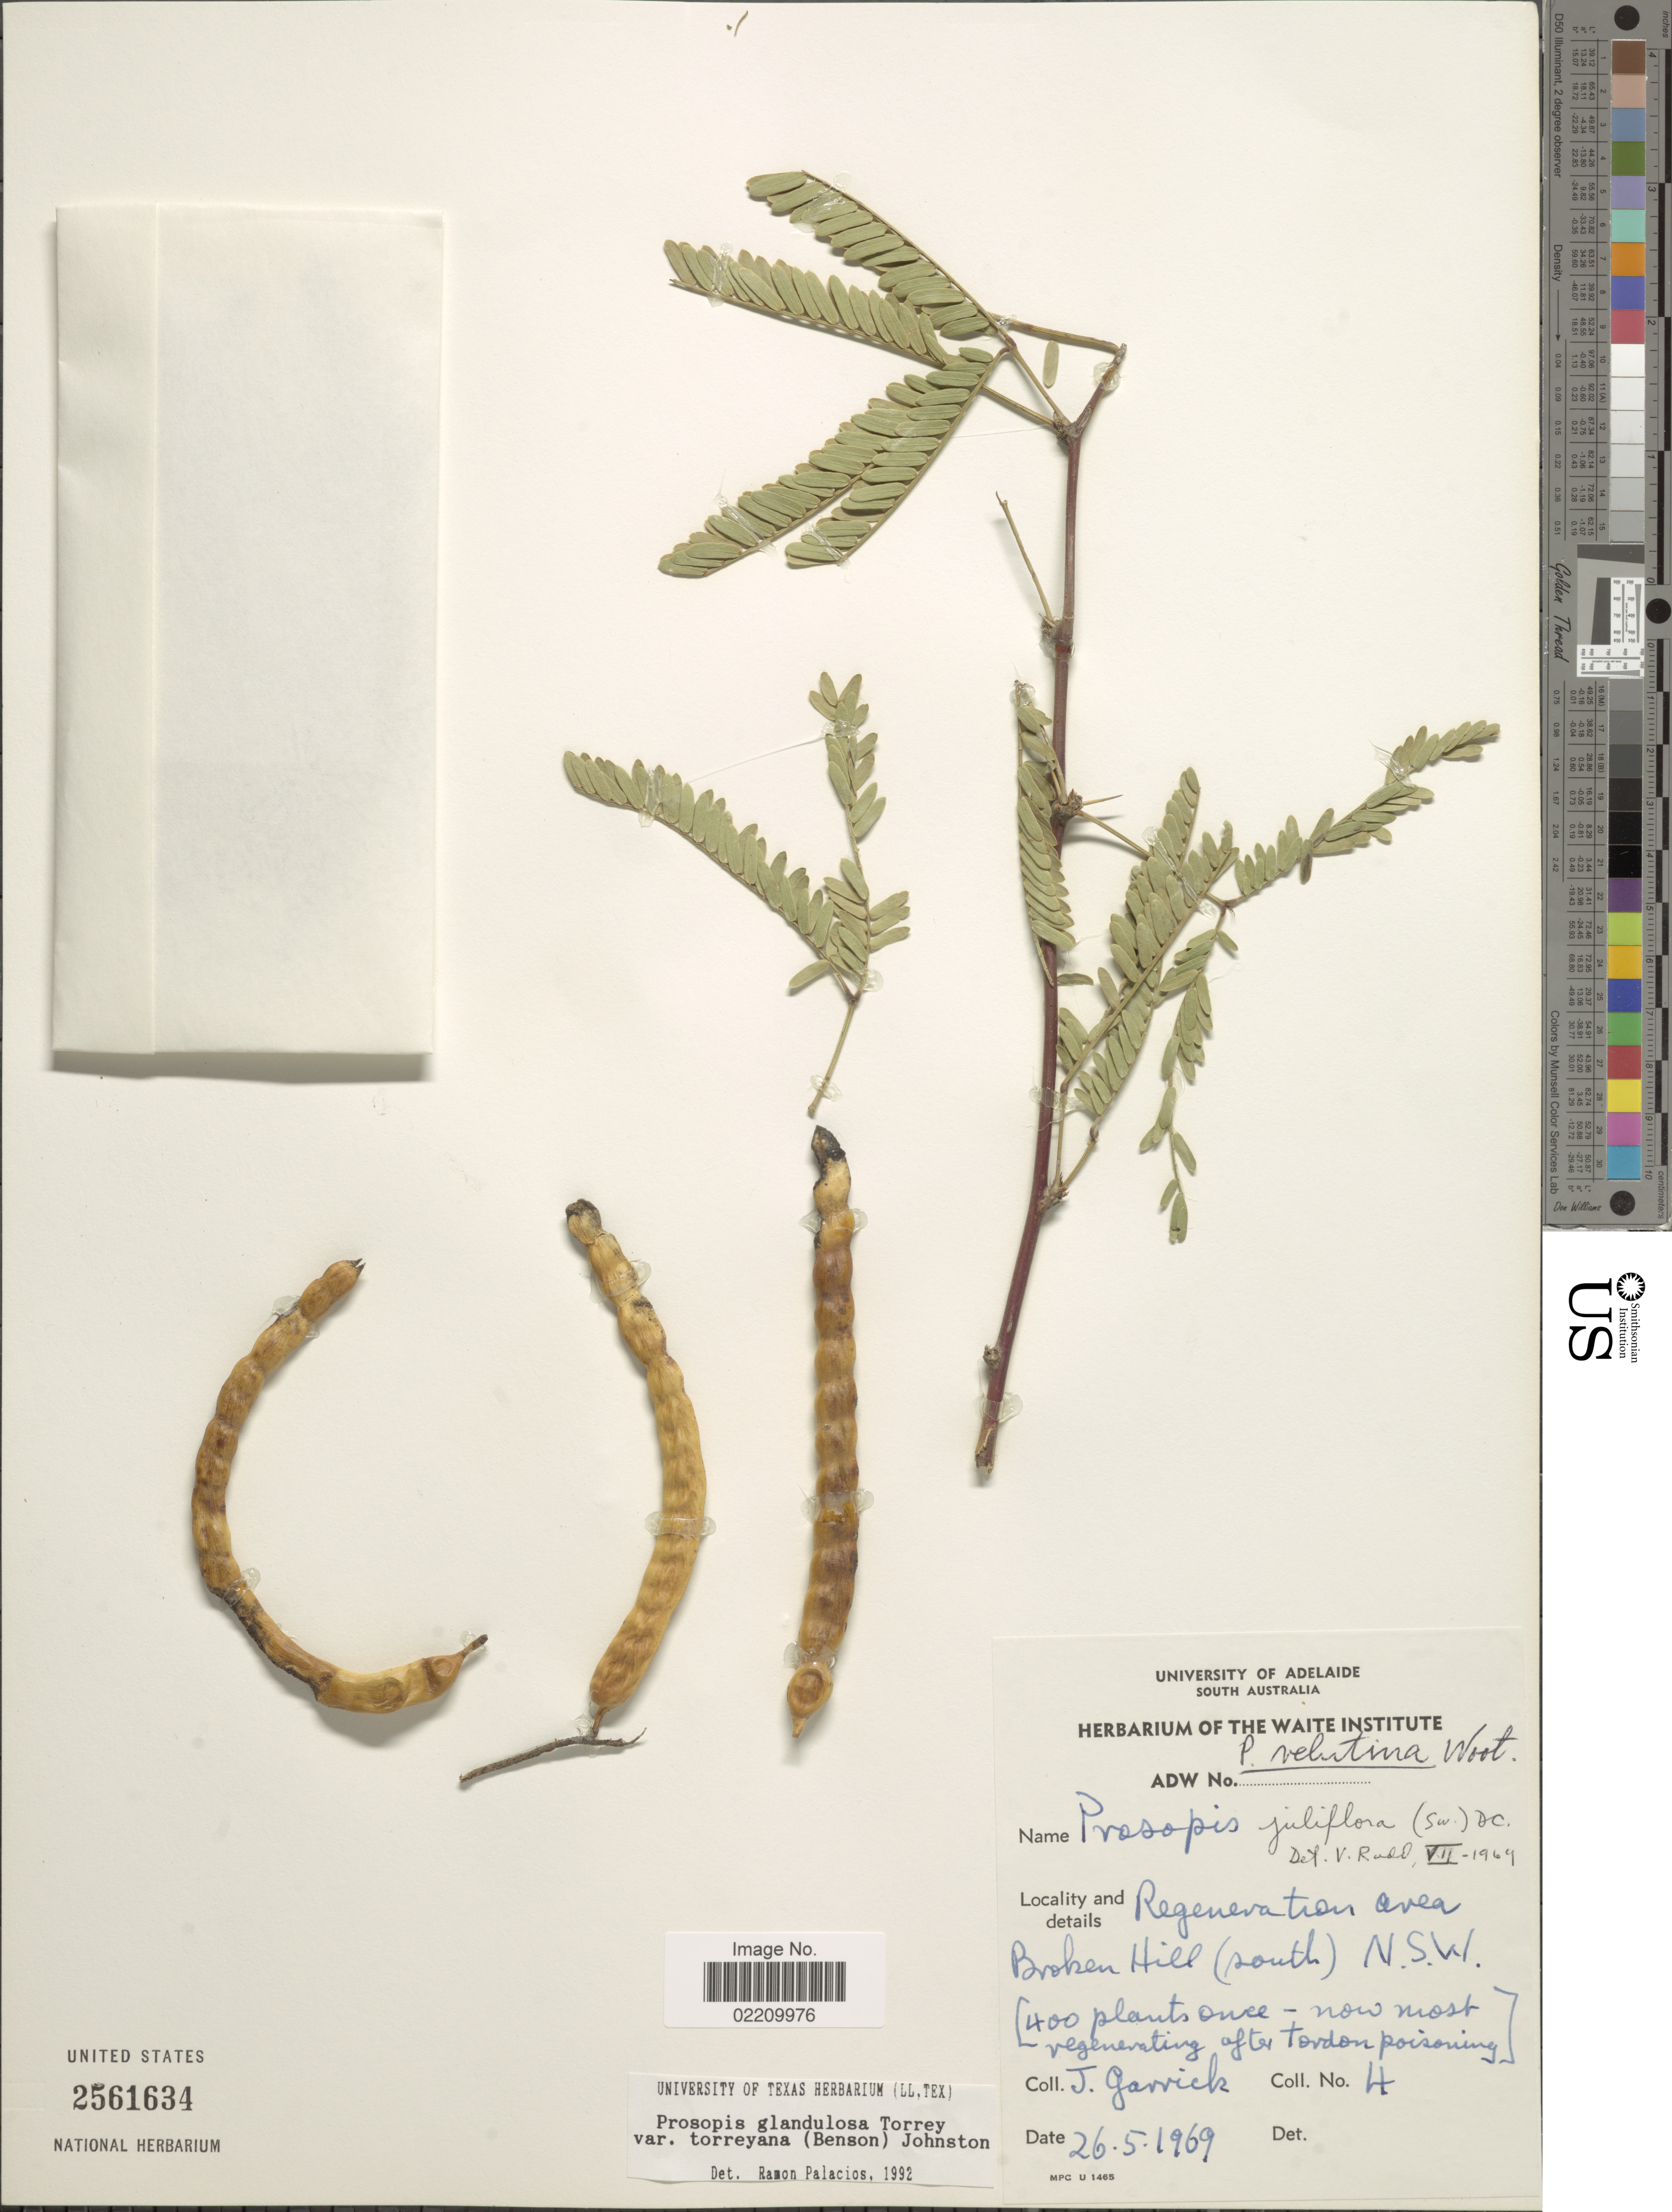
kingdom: Plantae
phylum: Tracheophyta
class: Magnoliopsida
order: Fabales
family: Fabaceae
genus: Neltuma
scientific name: Neltuma velutina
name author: (Wooton) Britton & Rose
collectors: J. Garrick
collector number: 4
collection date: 1969-05-26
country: Australia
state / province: New South Wales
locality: Regeneration area, Broken Hill (south) N. S. W.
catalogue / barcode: US 2561634